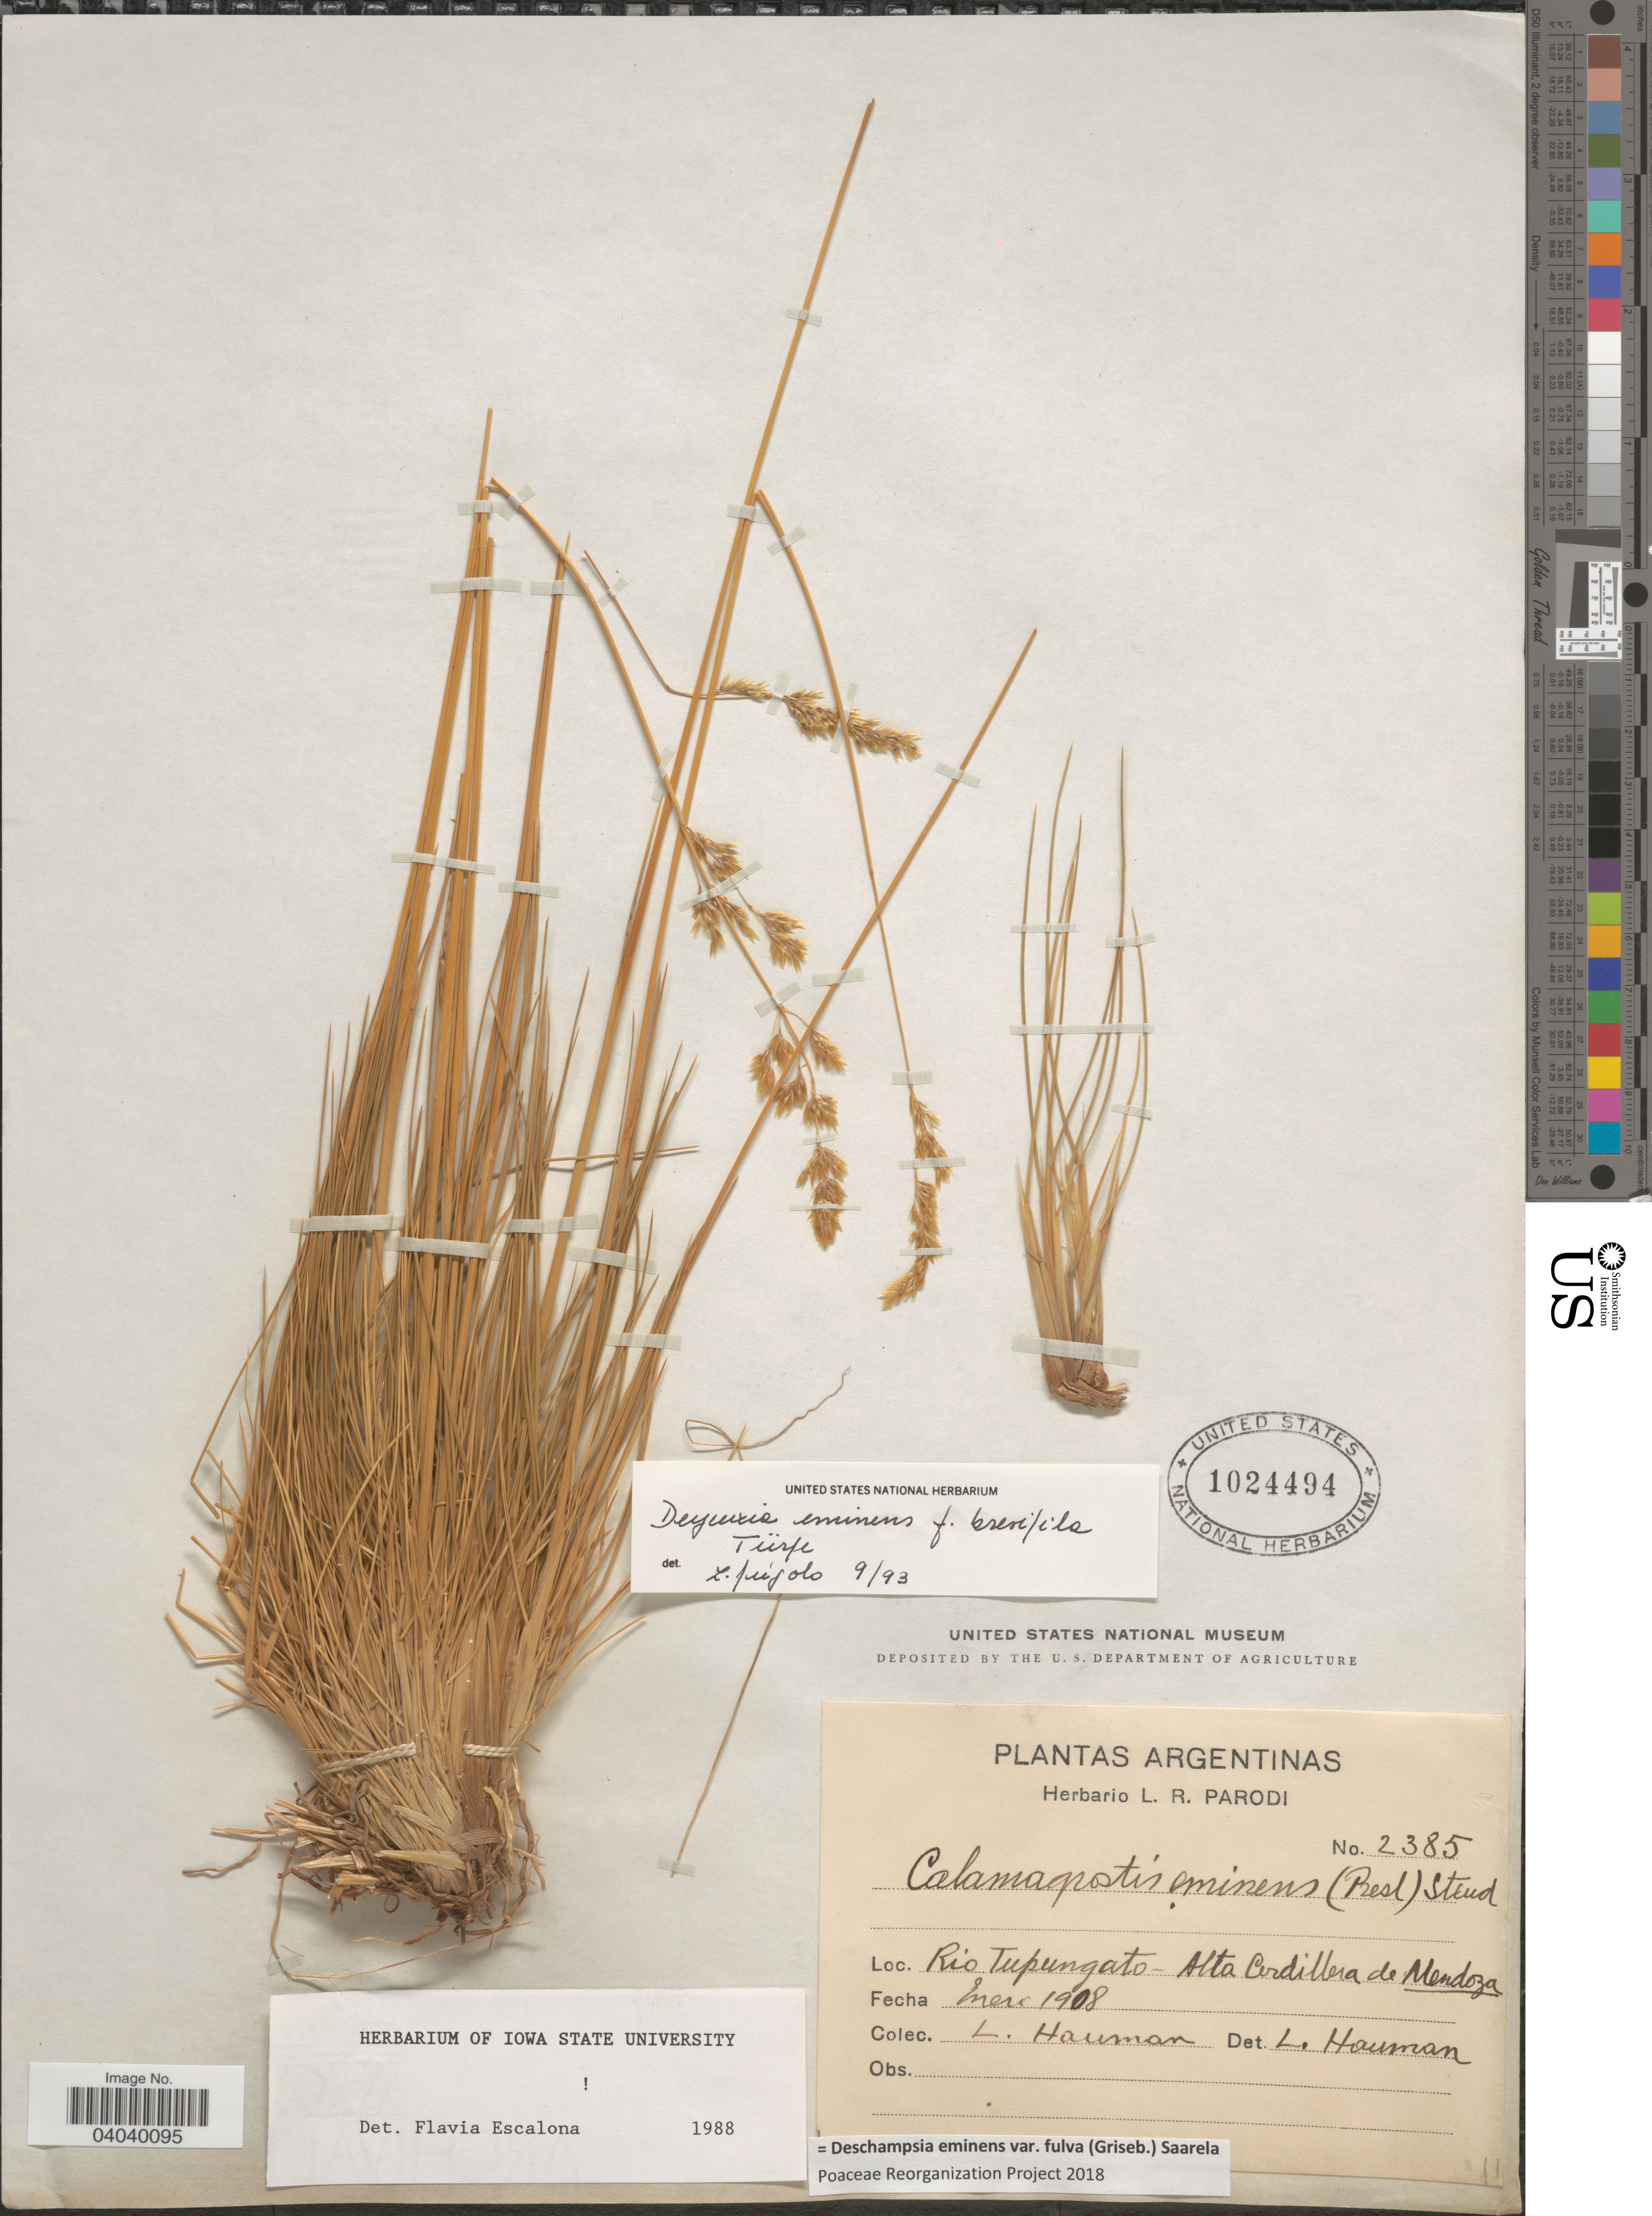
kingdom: Plantae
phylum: Tracheophyta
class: Liliopsida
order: Poales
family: Poaceae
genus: Deschampsia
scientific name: Deschampsia eminens var. fulva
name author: (Griseb.) Saarela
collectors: L. Hauman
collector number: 2385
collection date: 1908-03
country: Argentina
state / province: Mendoza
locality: Rio Tupungato - Alta Cordillera de Mendoza.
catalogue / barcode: US 1024494